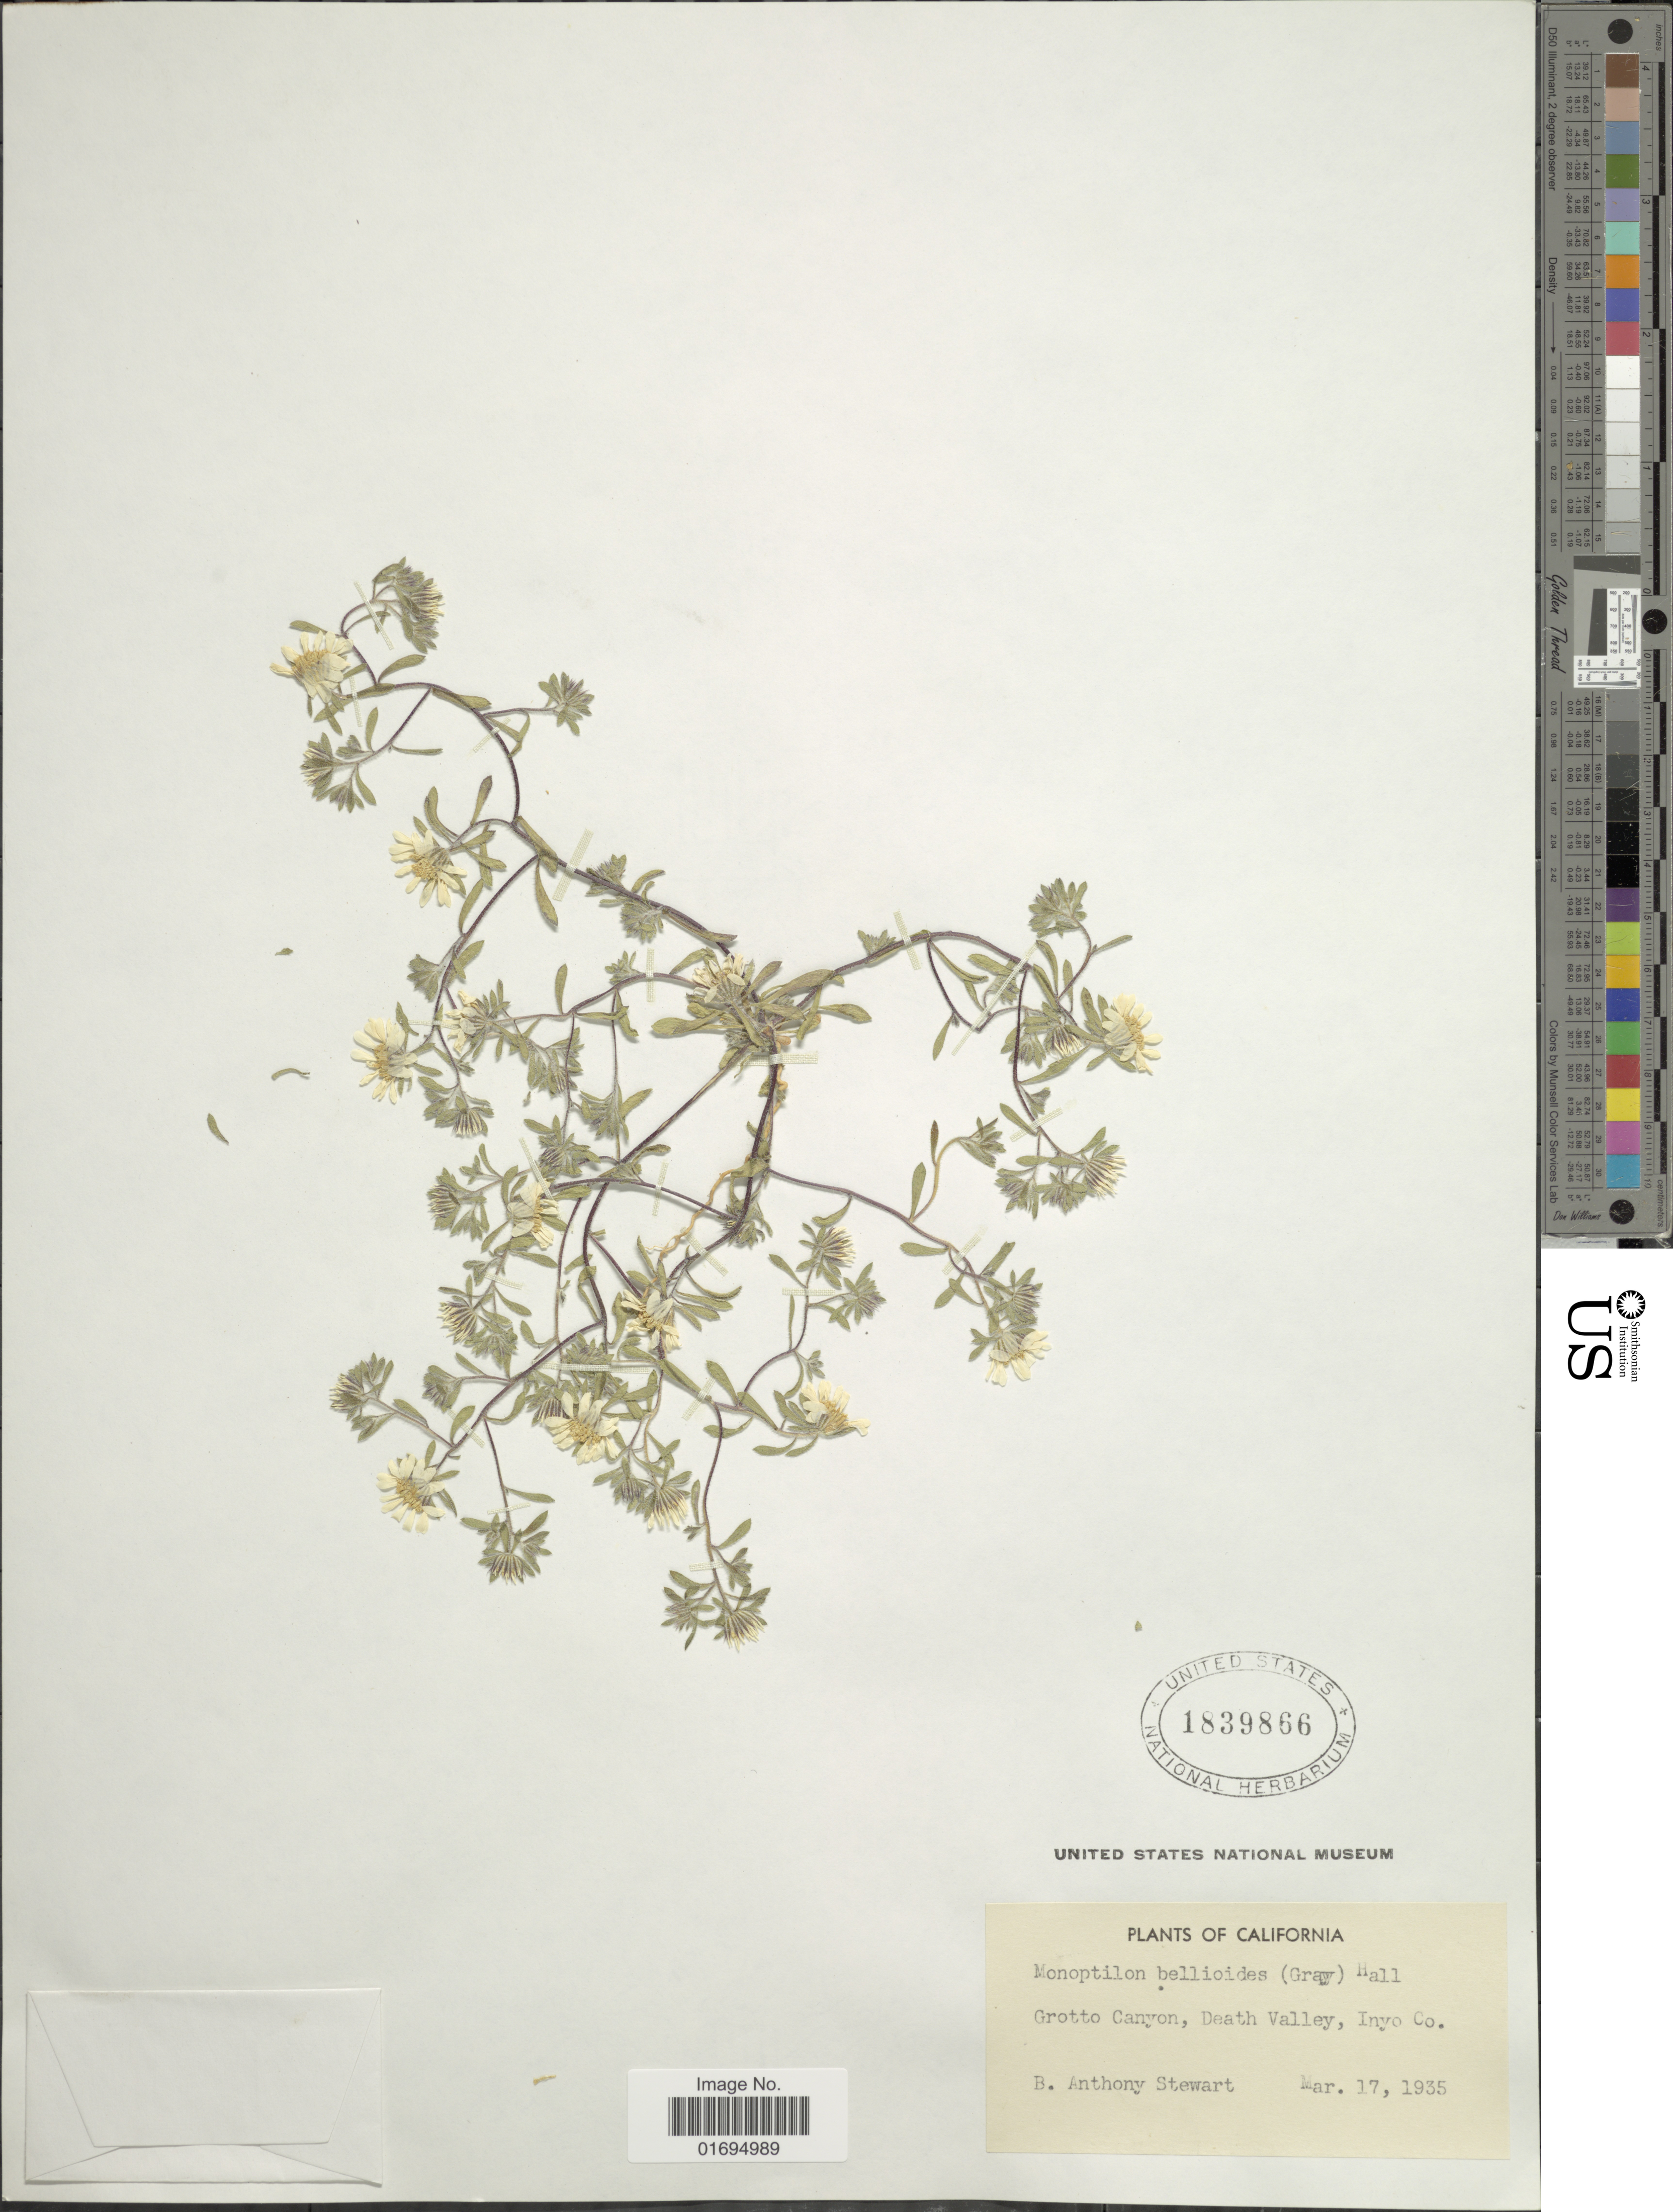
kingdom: Plantae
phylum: Tracheophyta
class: Magnoliopsida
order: Asterales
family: Asteraceae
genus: Monoptilon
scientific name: Monoptilon bellidiforme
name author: Torr. & A. Gray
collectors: B. Stewart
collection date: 1935-03-17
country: United States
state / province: California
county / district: Inyo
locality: Grotto Canyon, Death Valley, Inyo Co.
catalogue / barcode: US 1839866